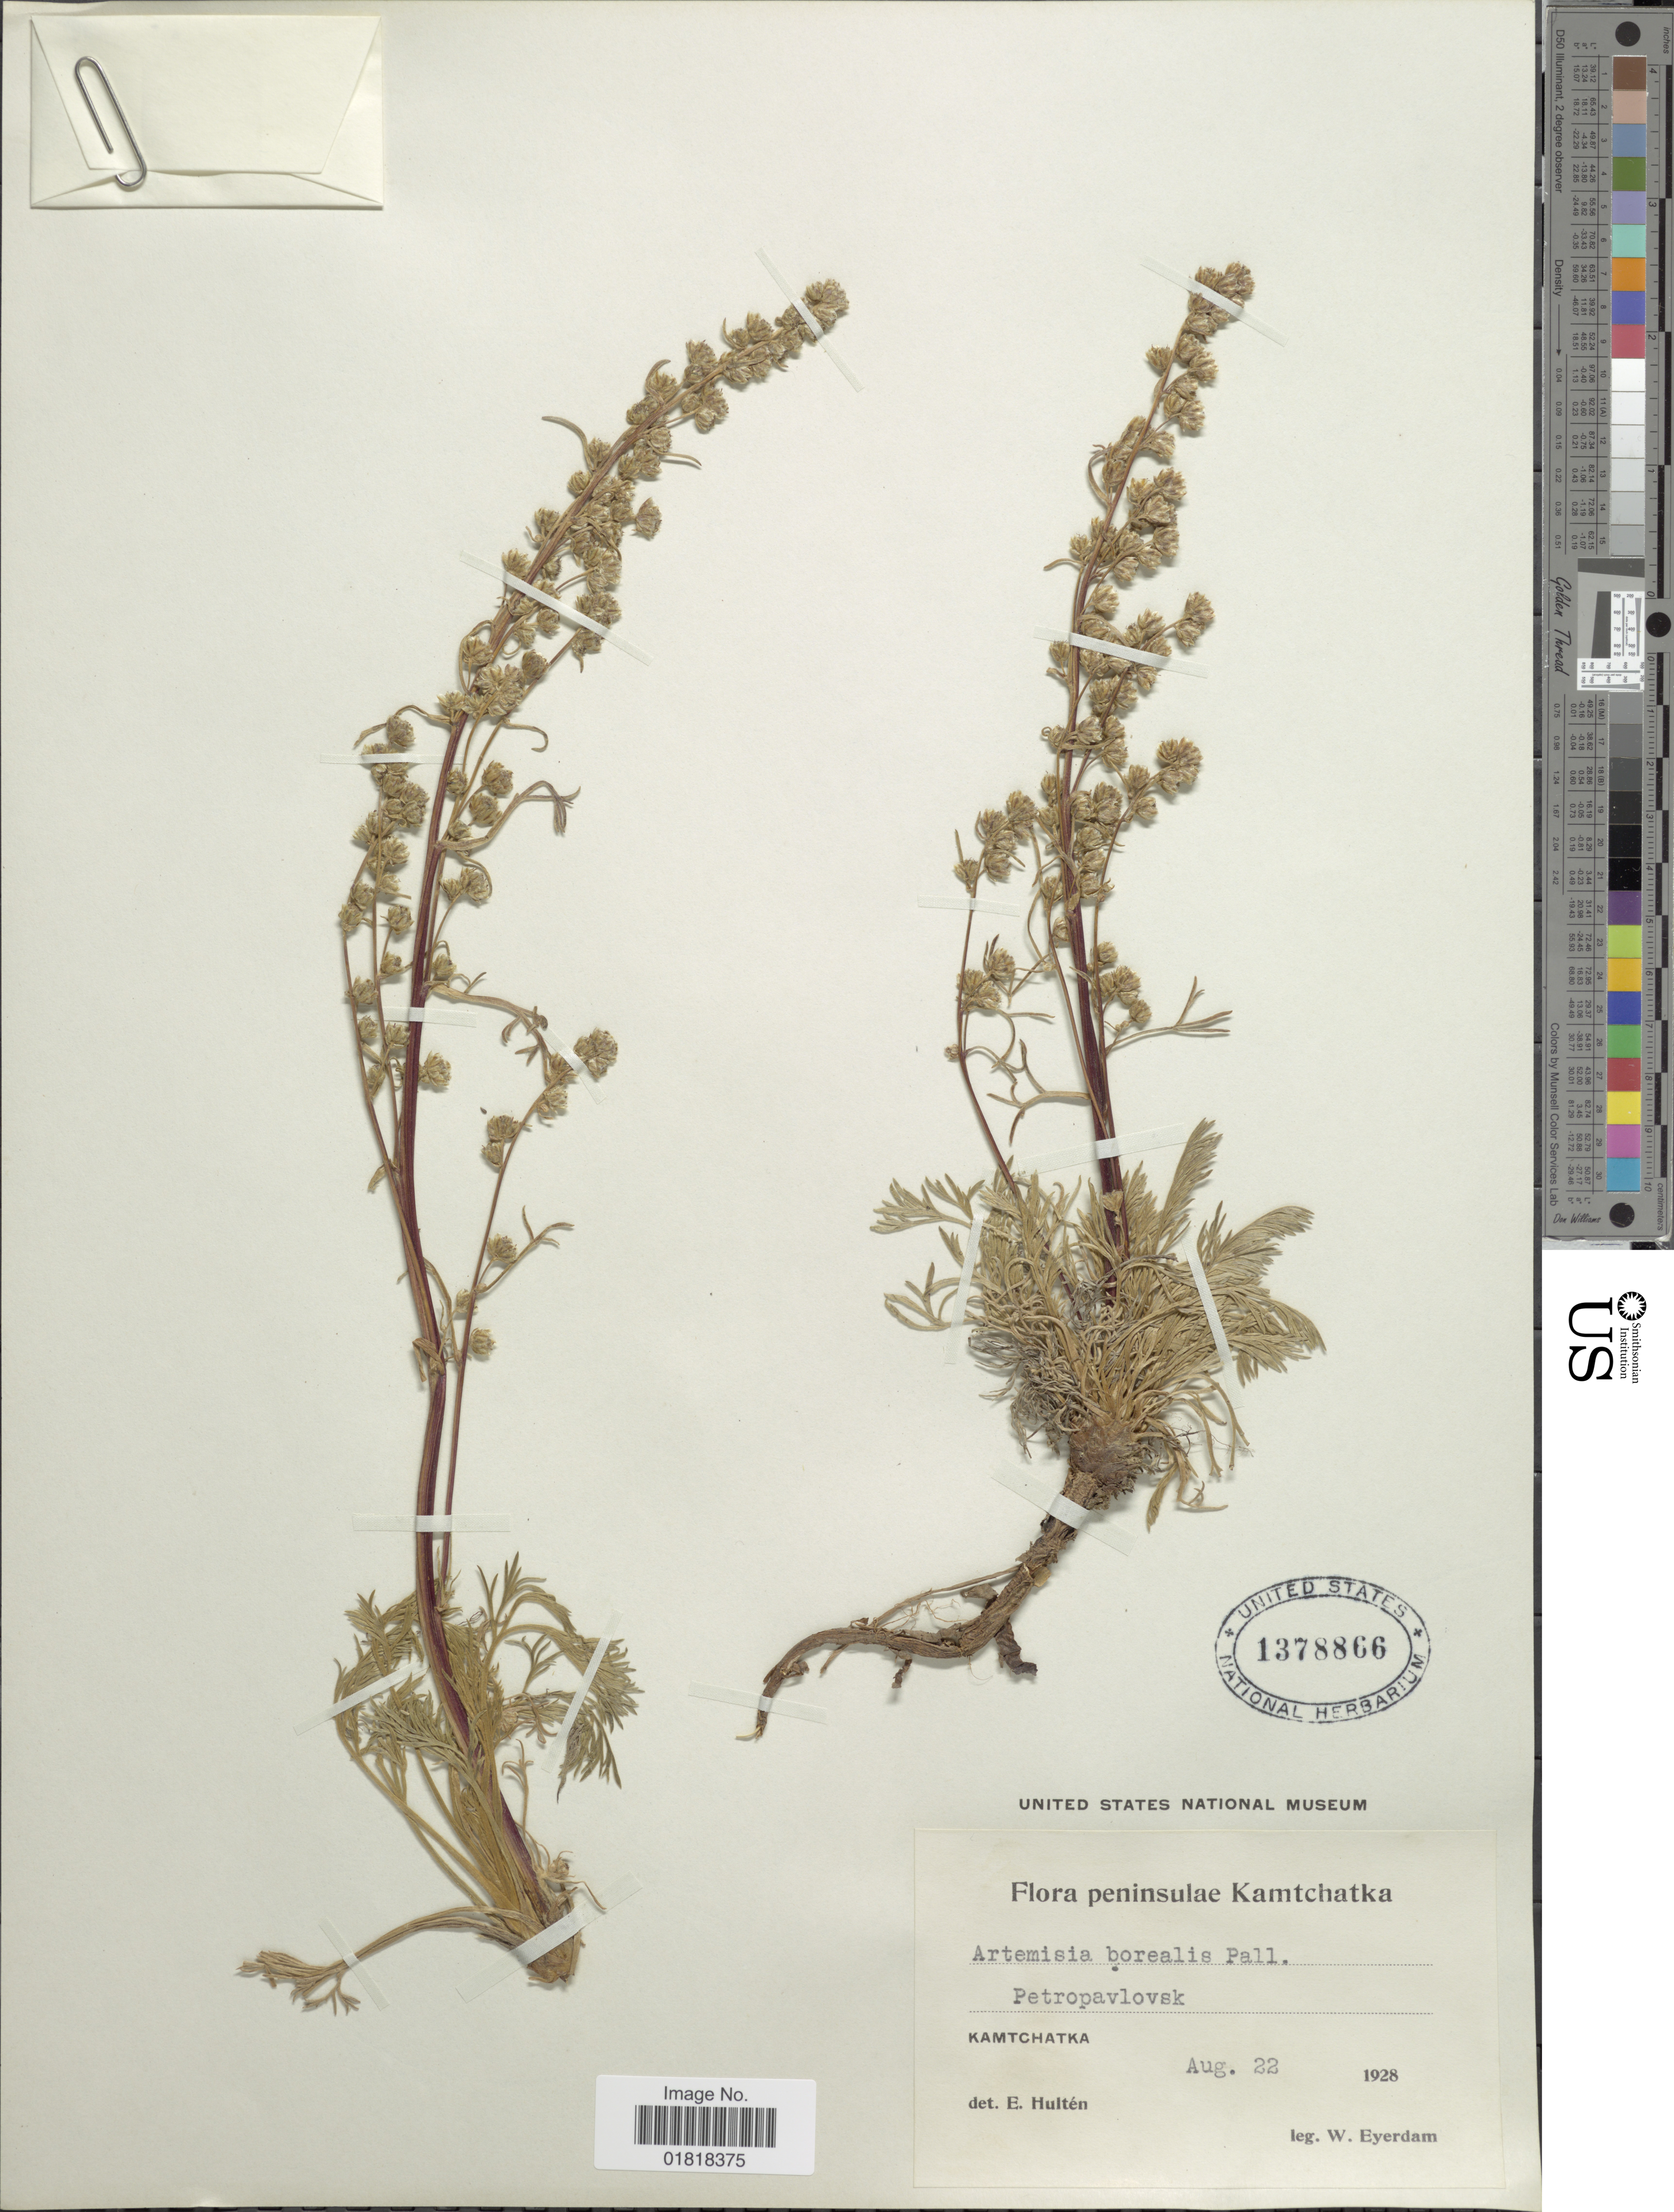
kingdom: Plantae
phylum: Tracheophyta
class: Magnoliopsida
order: Asterales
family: Asteraceae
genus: Artemisia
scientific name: Artemisia borealis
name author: Pall.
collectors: W. J. Eyerdam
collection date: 1928-08-22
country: Russian Federation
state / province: Kamchatka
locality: Peninsulae Kamtchatka, Petropavlovsk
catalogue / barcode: US 1378866